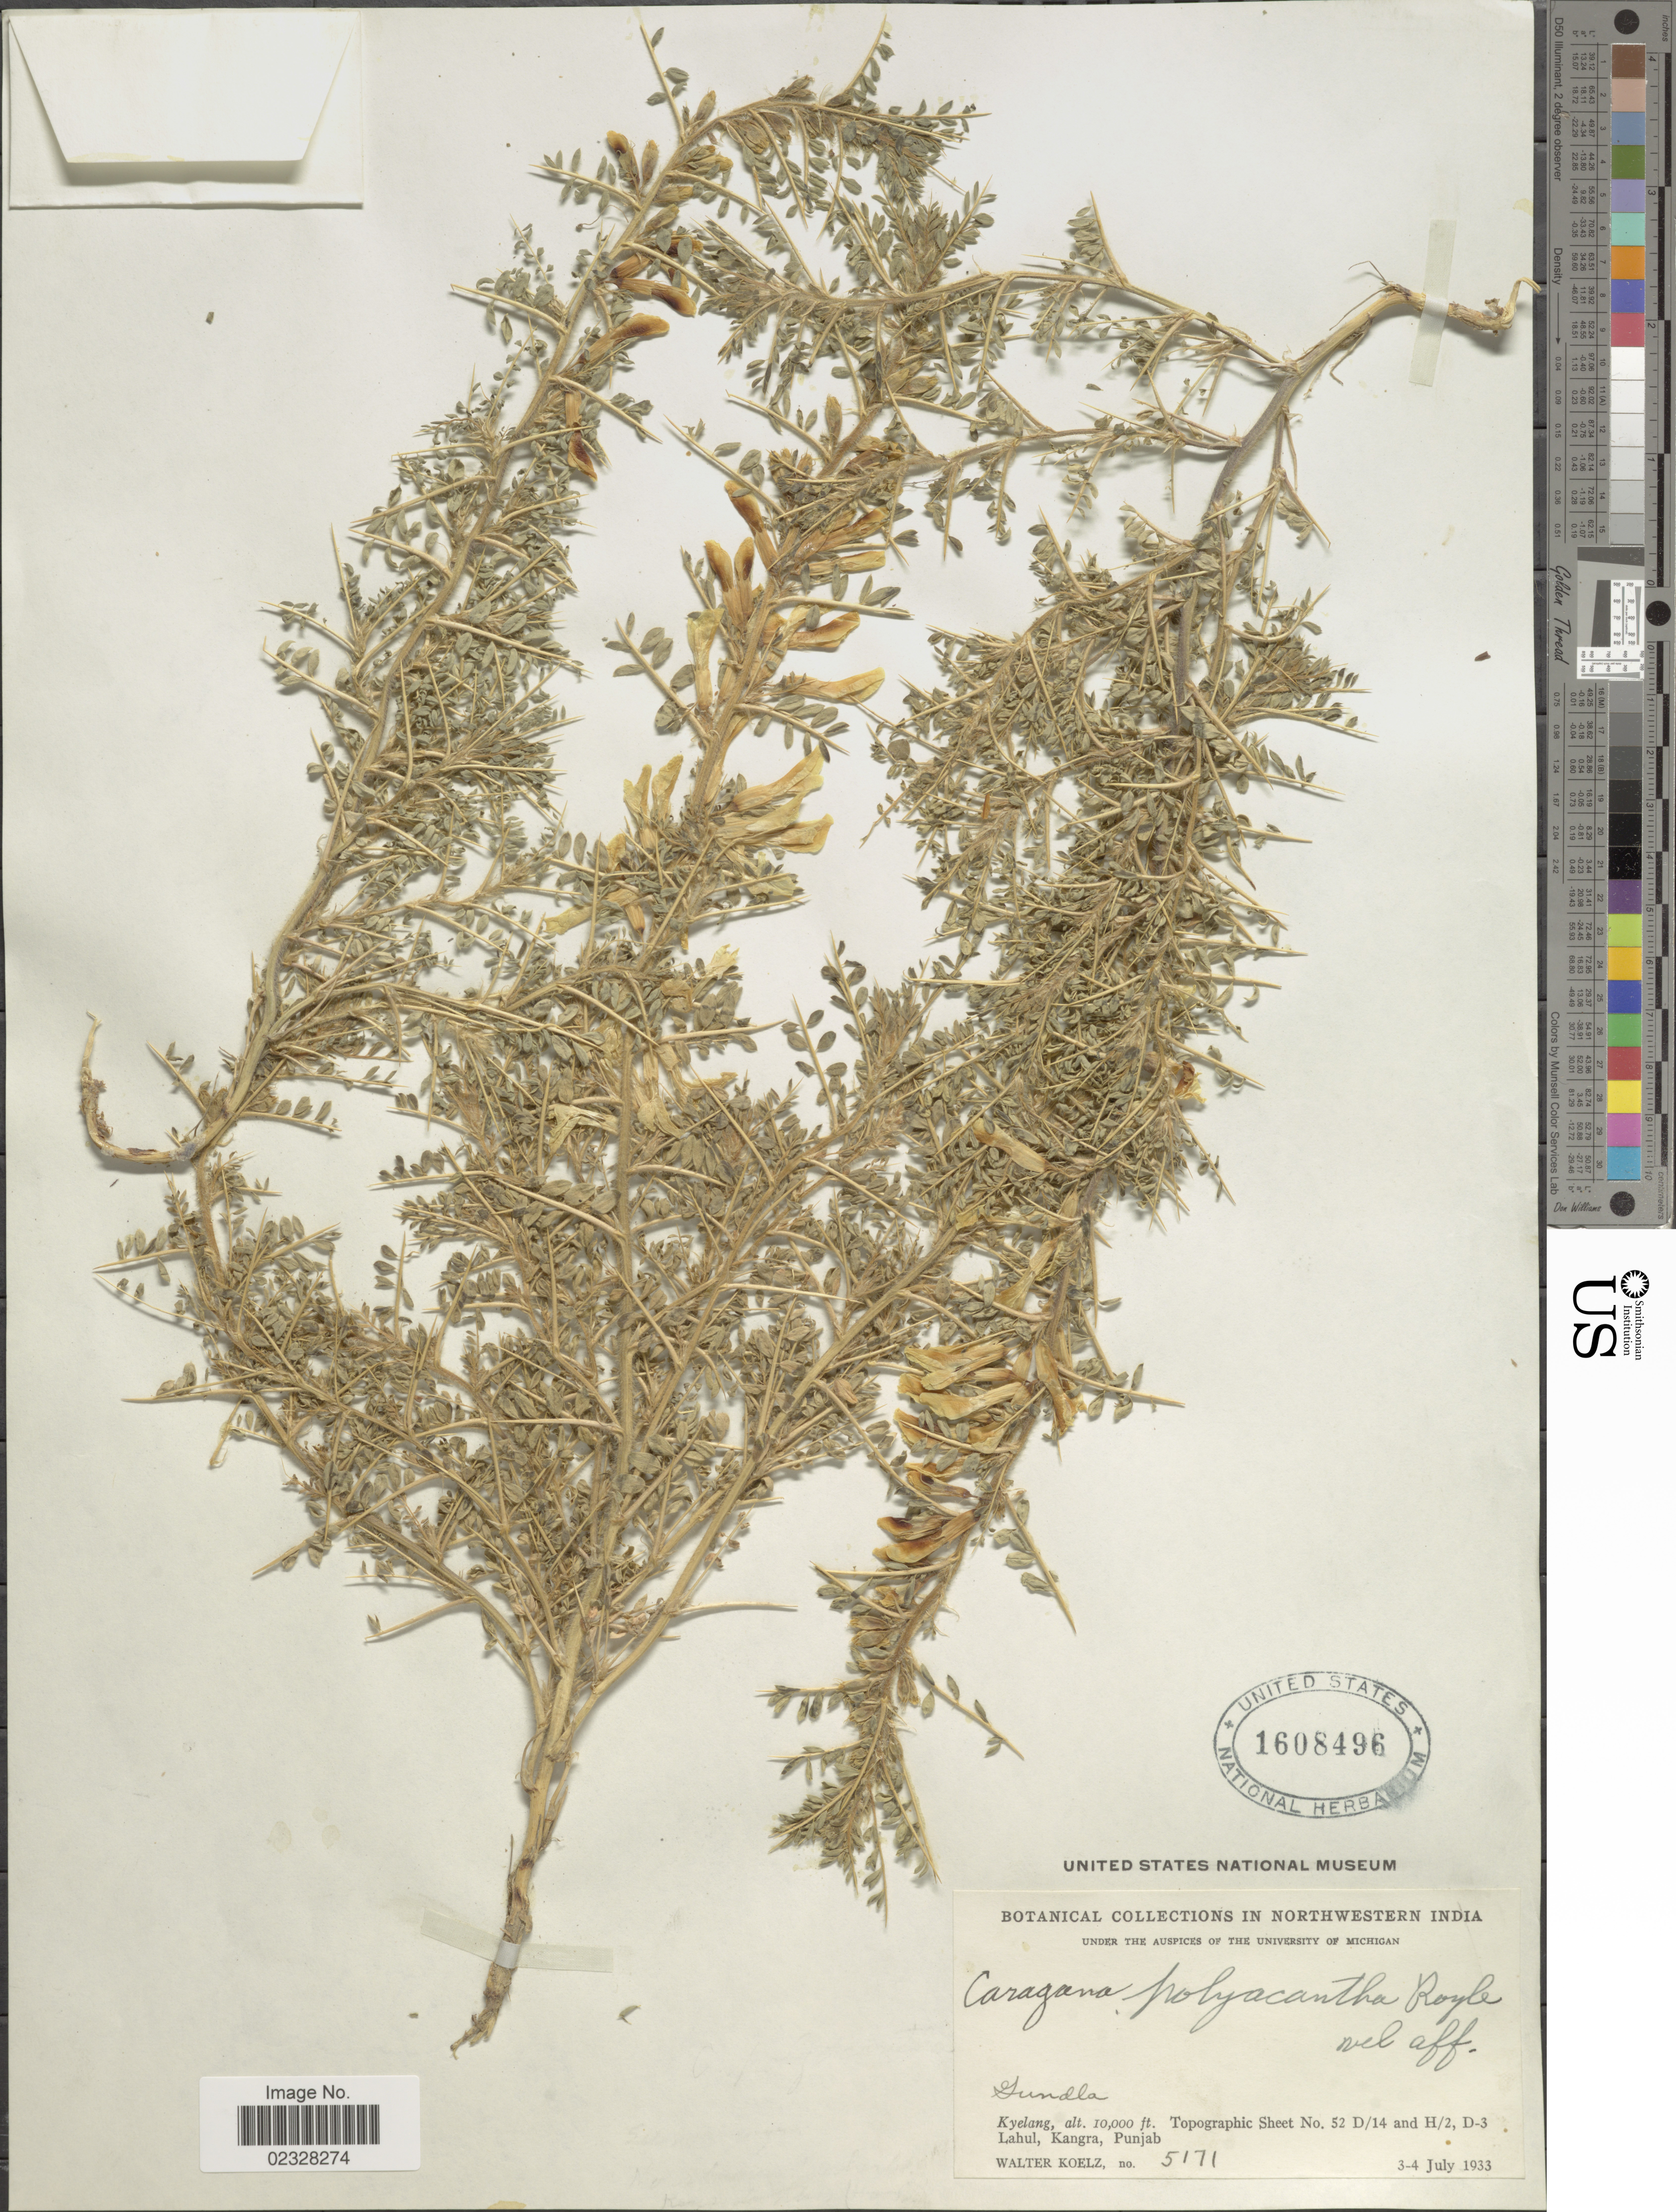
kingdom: Plantae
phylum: Tracheophyta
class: Magnoliopsida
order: Fabales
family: Fabaceae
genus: Caragana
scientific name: Caragana polyacantha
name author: Royle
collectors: W. N. Koelz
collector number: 5171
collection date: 1933-07-03/1933-07-04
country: India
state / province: Punjab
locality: Northwestern India, Gundla, Kyeland, Topographic Sheet No. 52 D/14 and H/2, D-3, Lahul, Kangra.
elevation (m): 3048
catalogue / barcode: US 1608496